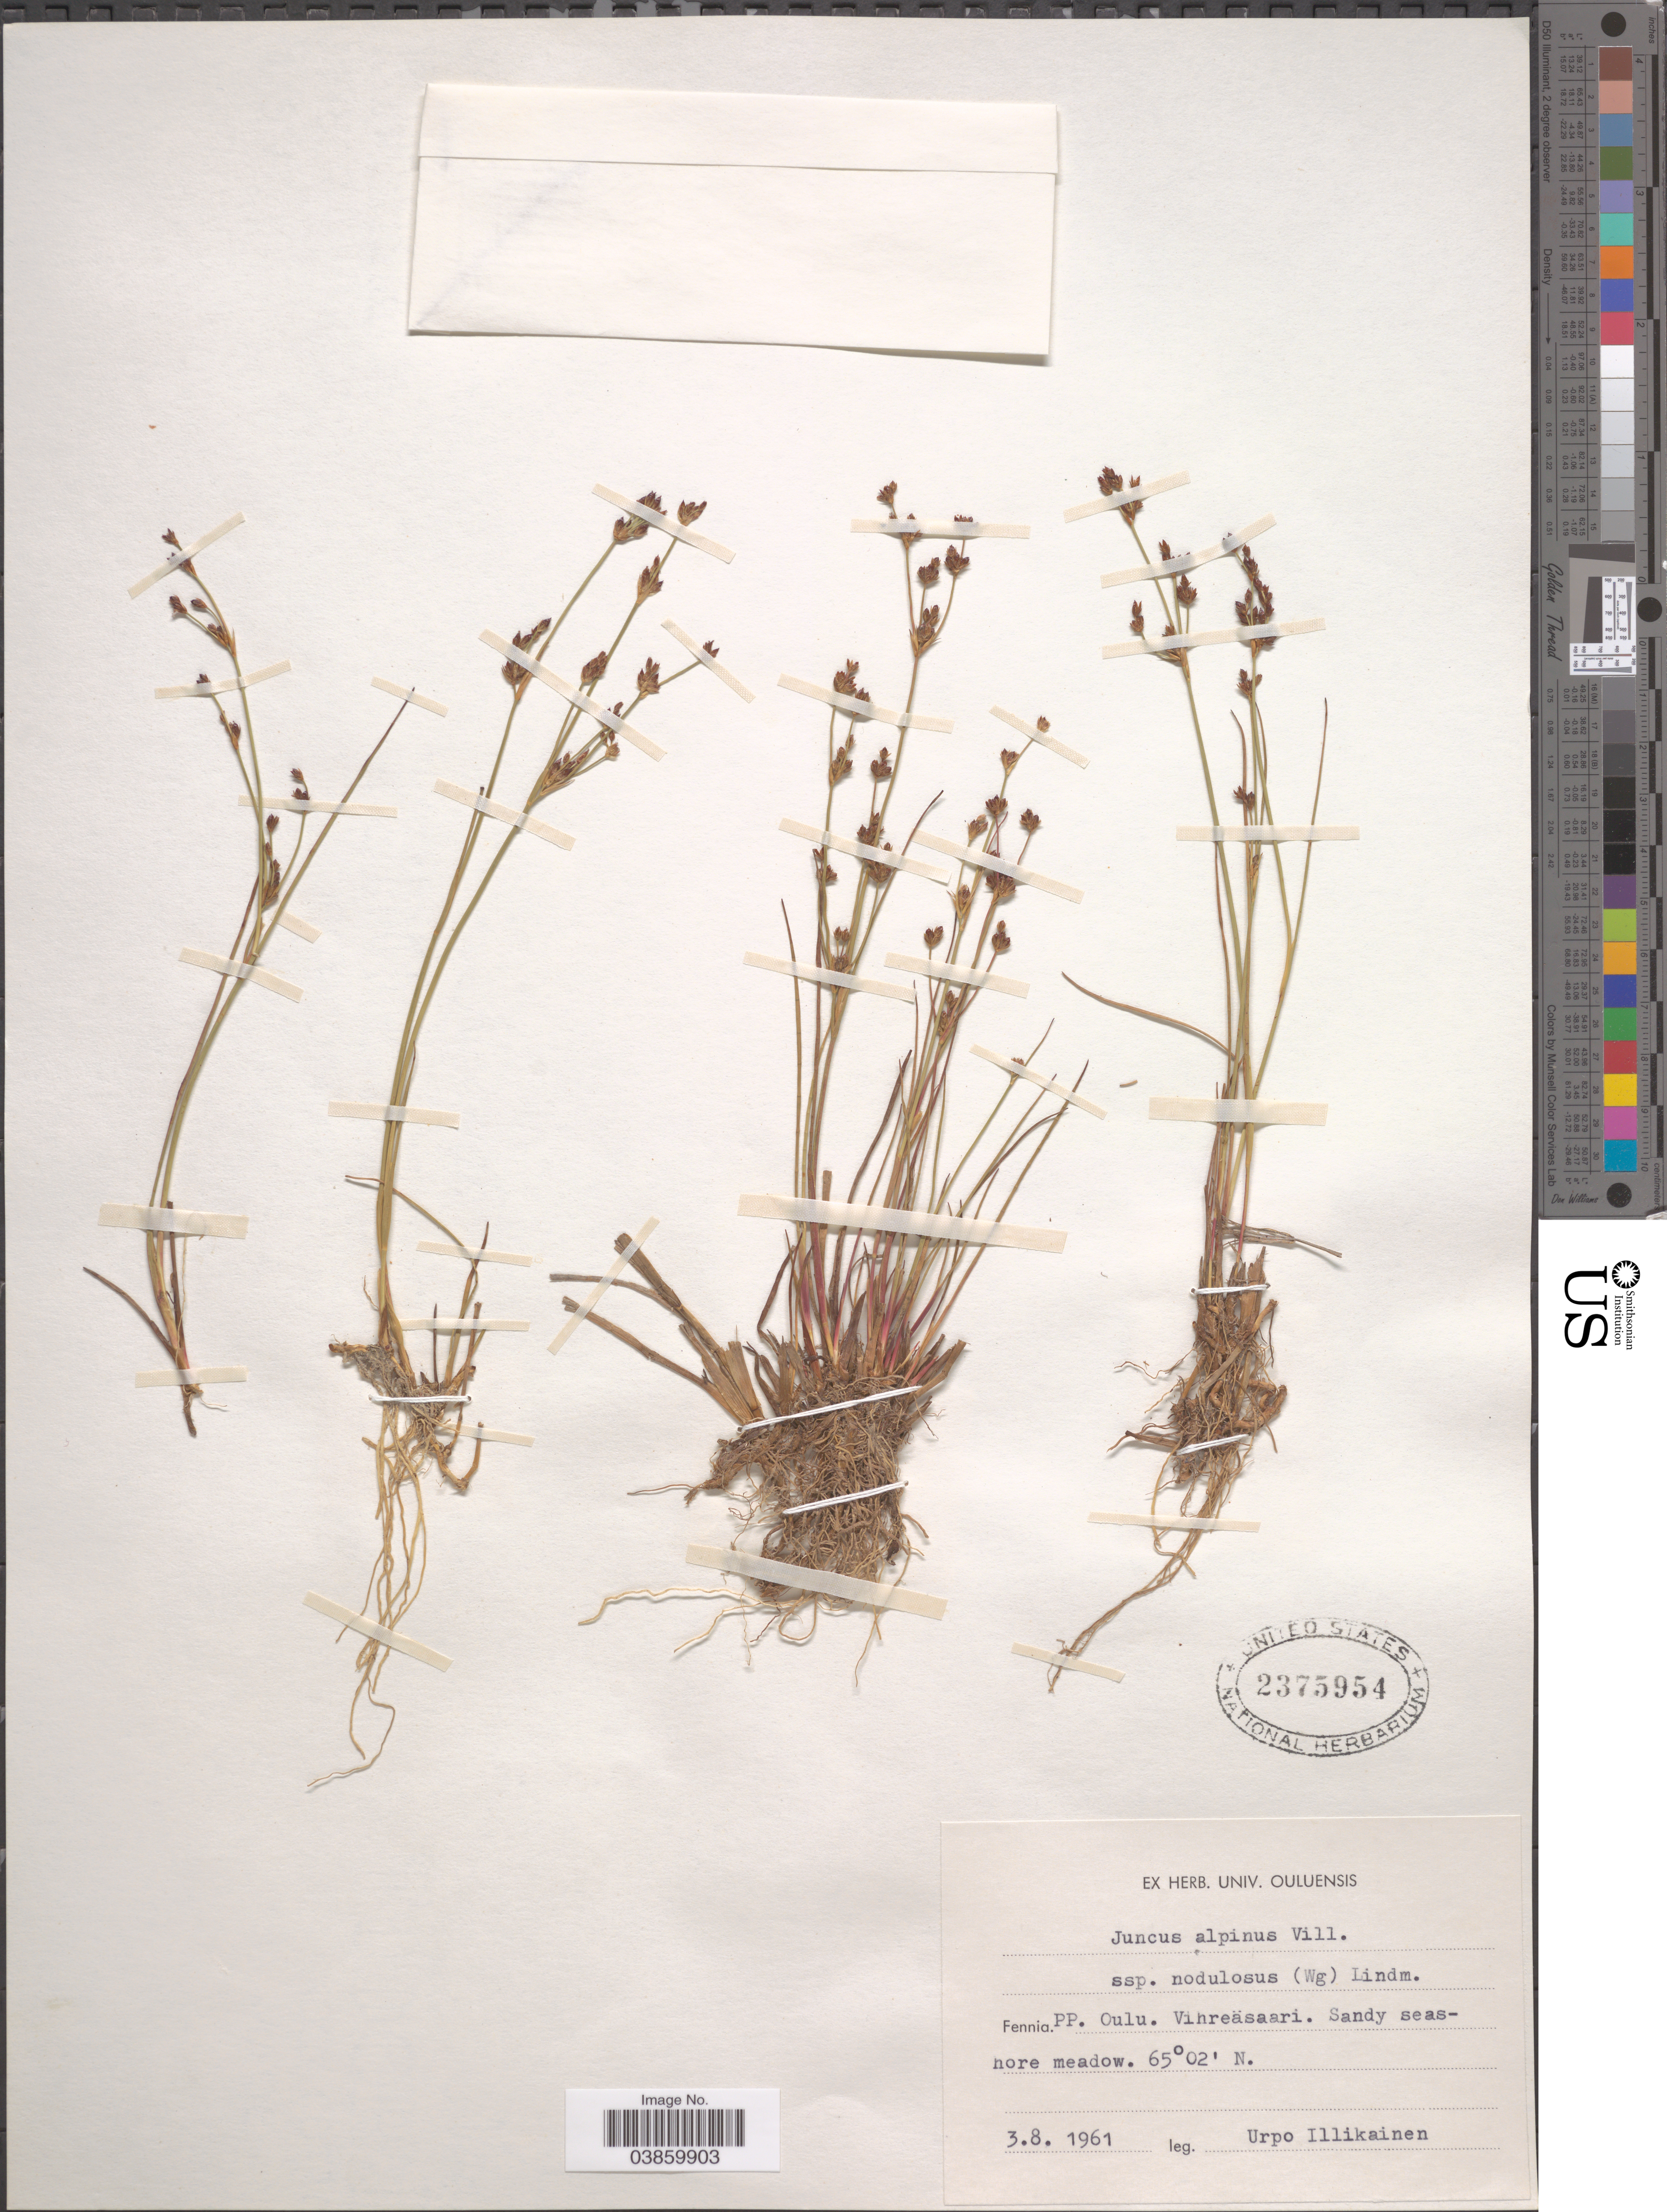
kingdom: Plantae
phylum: Tracheophyta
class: Liliopsida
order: Poales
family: Juncaceae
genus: Juncus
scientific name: Juncus alpinus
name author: Vill.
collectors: U. Illikainen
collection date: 1961-08-03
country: Finland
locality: PP. Oulu. Vihreäsaari. Sandy seashore meadow.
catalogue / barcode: US 2375954